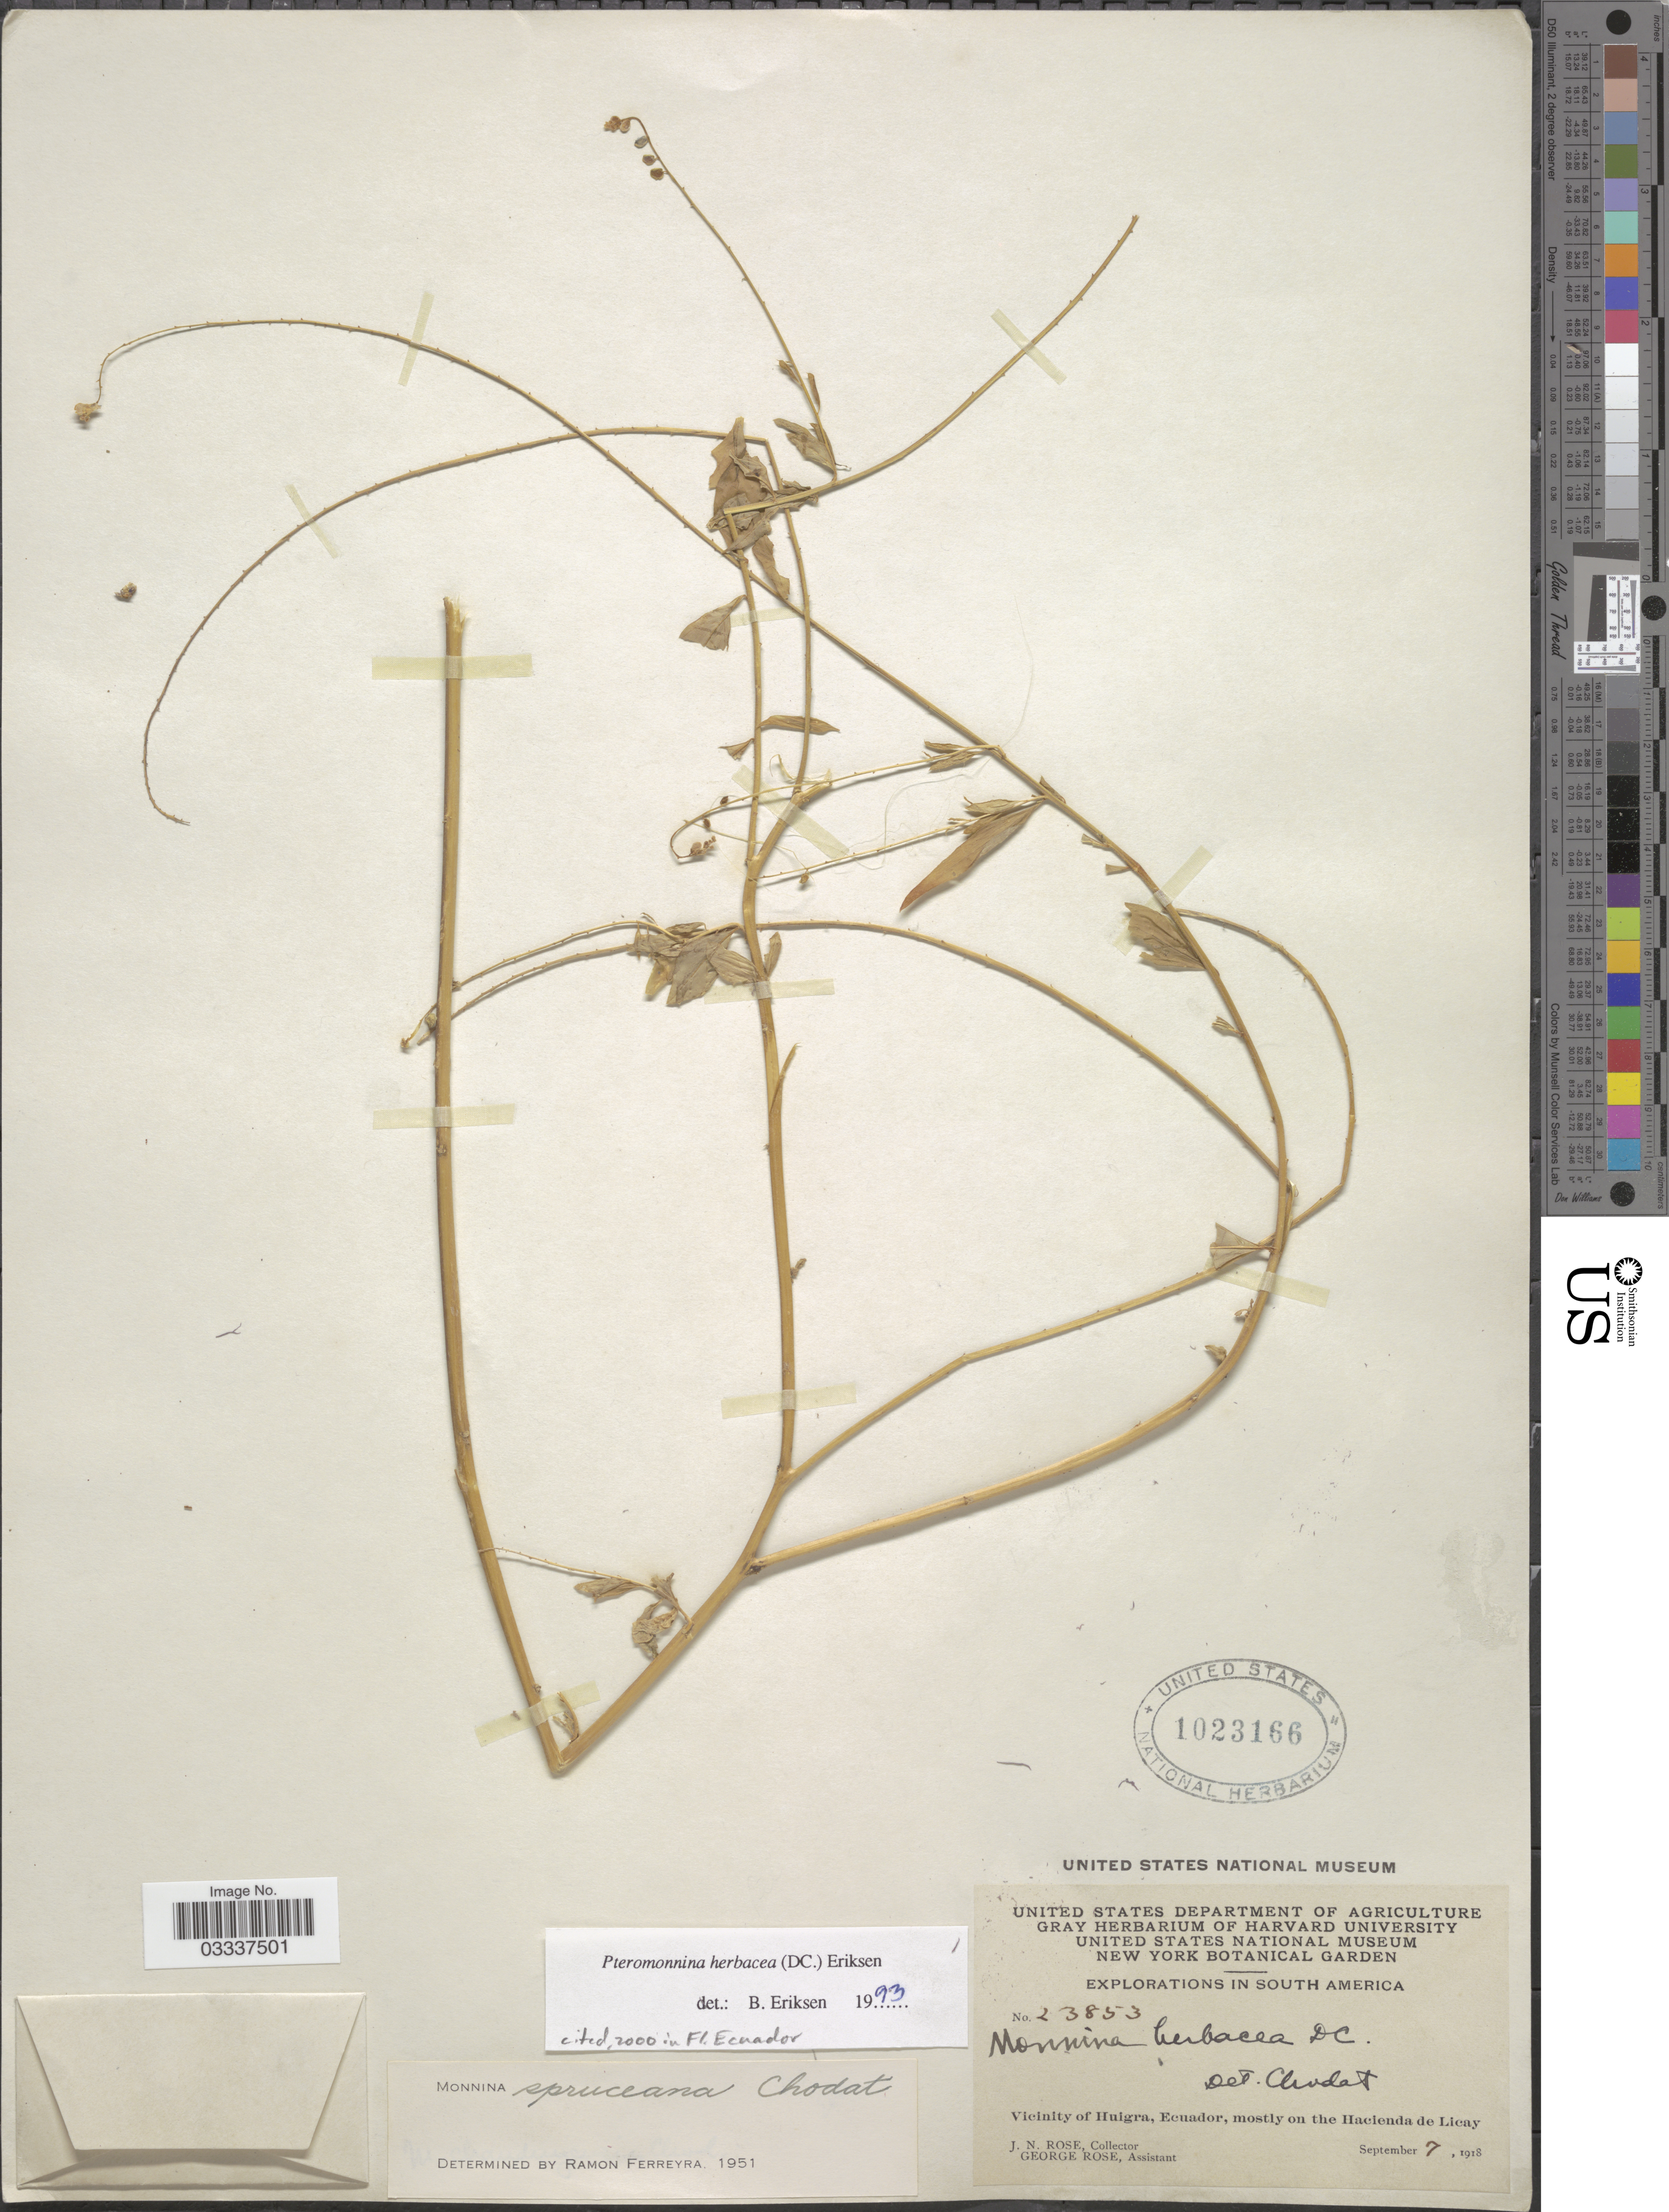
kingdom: Plantae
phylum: Tracheophyta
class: Magnoliopsida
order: Fabales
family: Polygalaceae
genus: Monnina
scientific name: Monnina herbacea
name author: DC.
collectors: J. N. Rose & G. Rose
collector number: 23853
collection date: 1918-09-07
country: Ecuador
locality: Vicinity of Huigra, mostly on the Hacienda de Licay.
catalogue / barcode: US 1023166